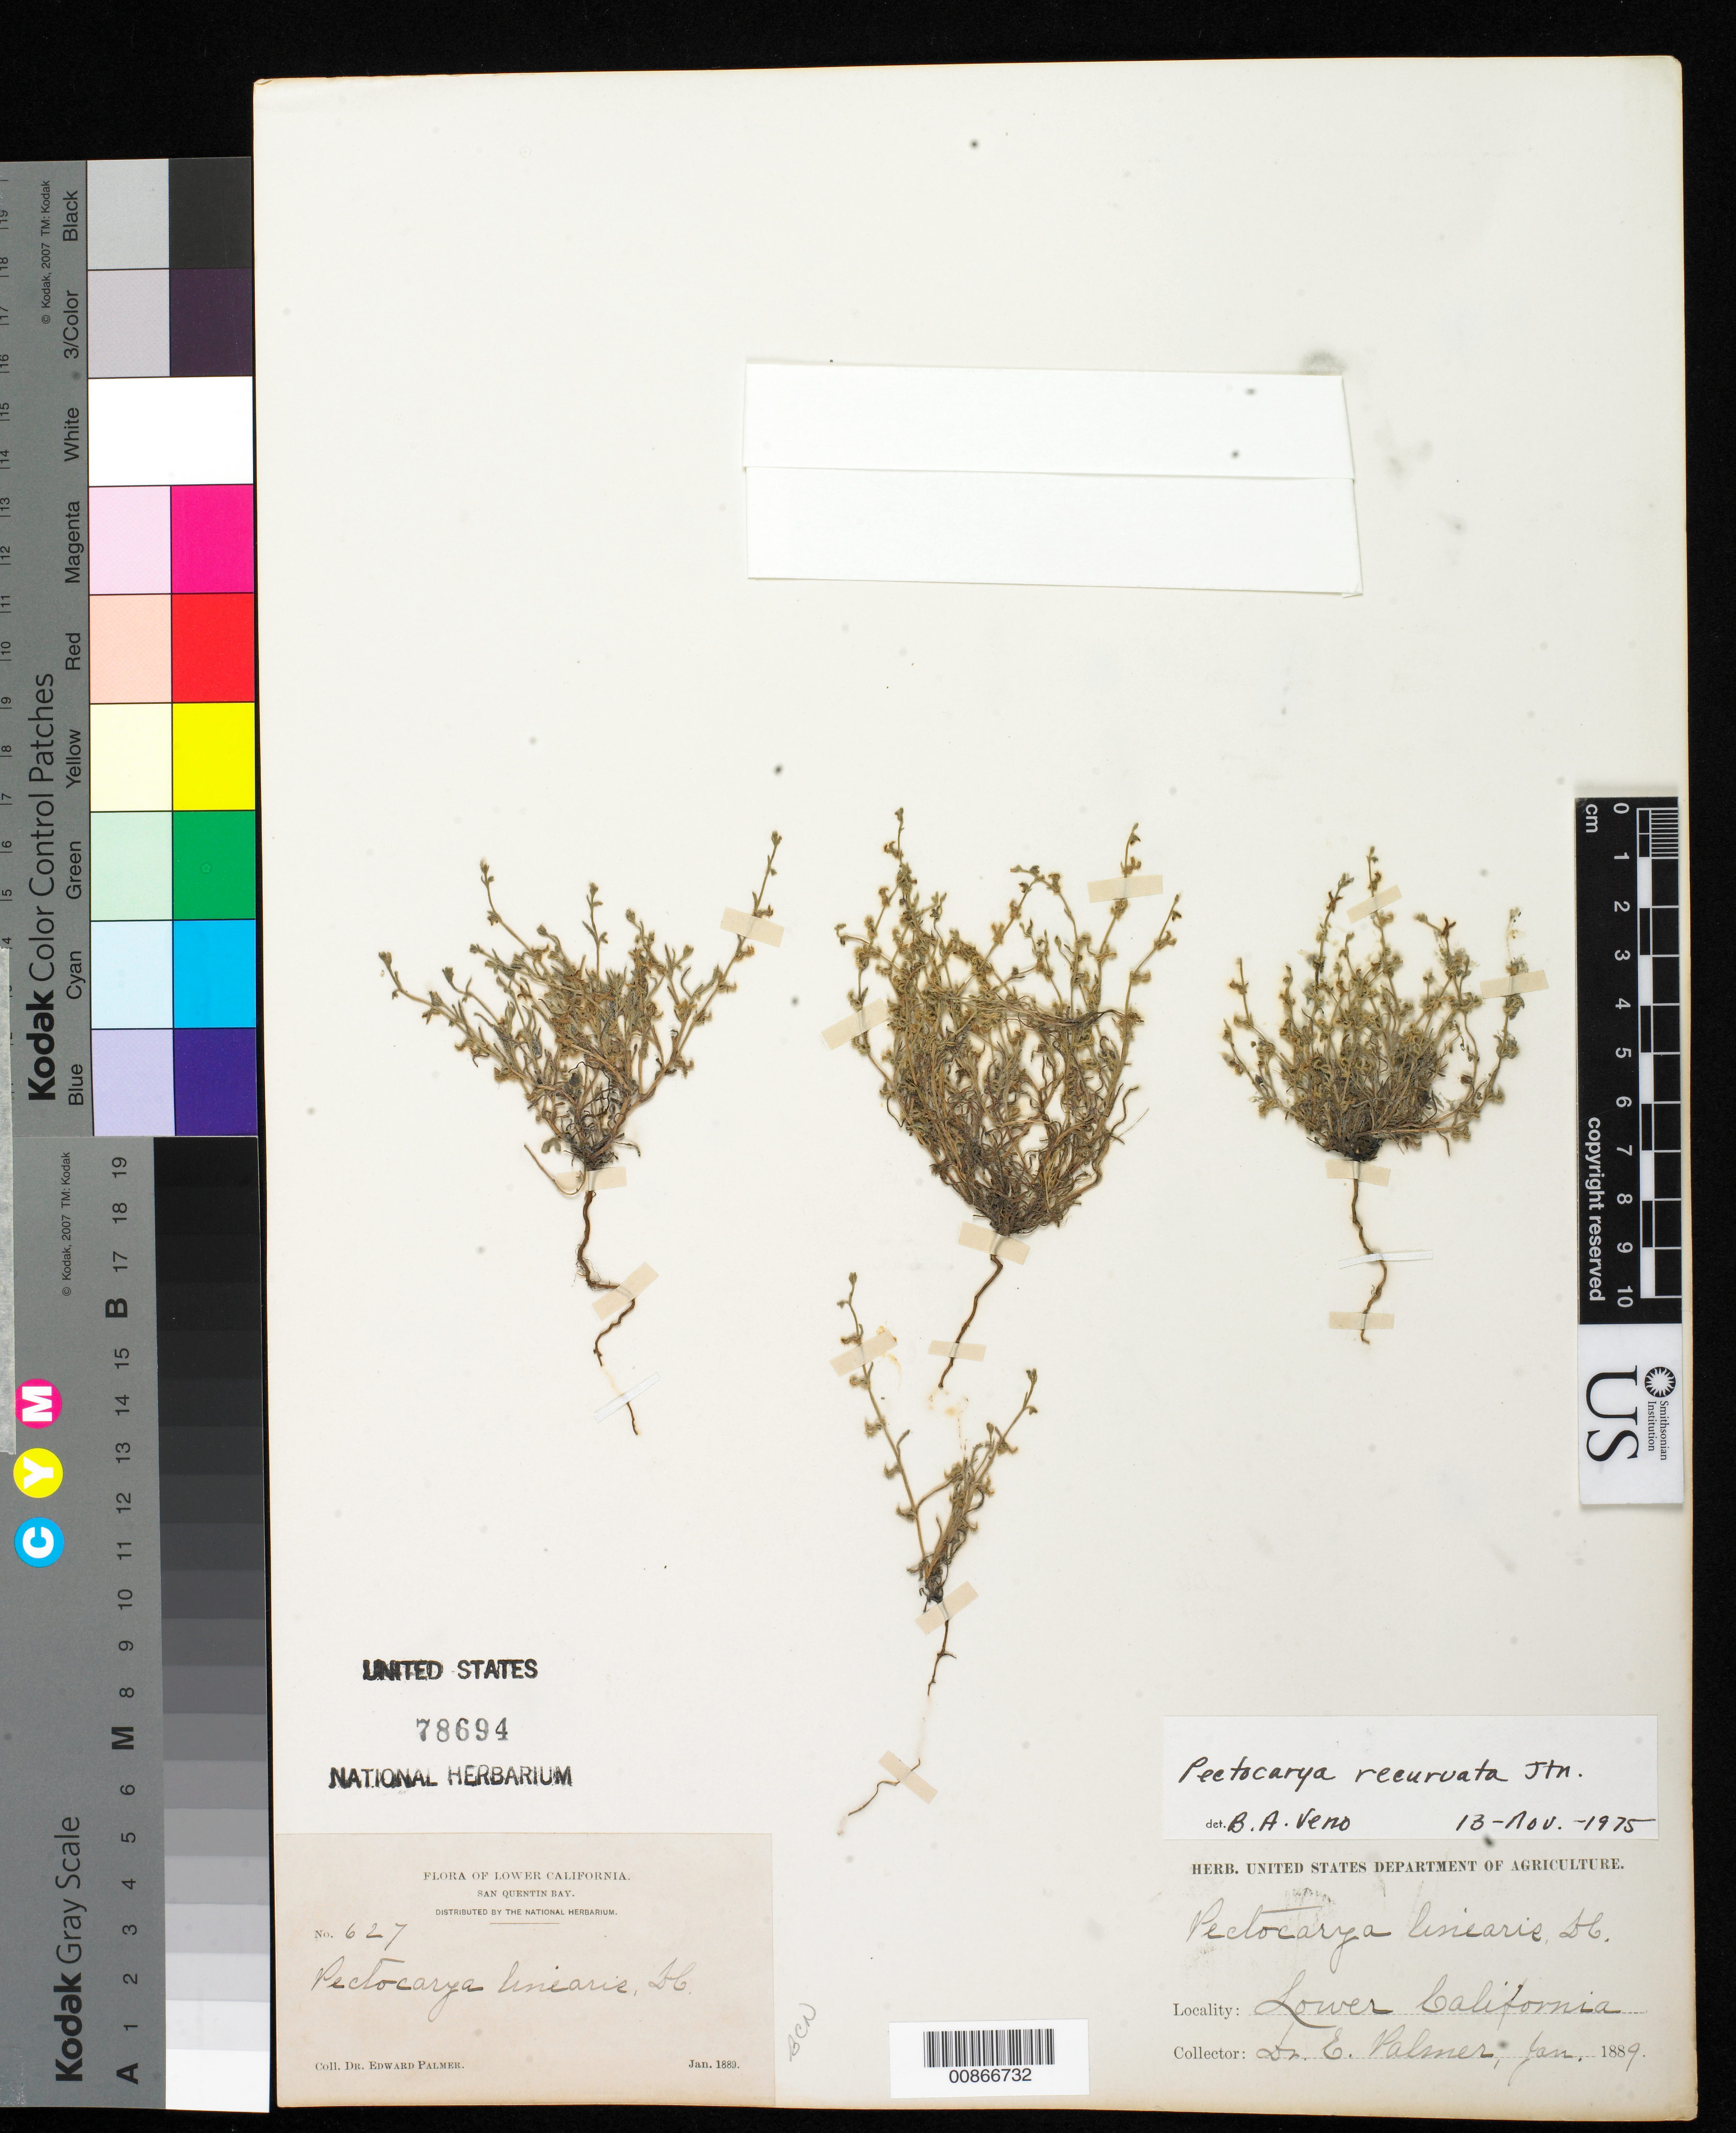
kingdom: Plantae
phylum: Tracheophyta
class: Magnoliopsida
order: Boraginales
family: Boraginaceae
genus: Pectocarya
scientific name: Pectocarya recurvata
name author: I.M. Johnst.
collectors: E. Palmer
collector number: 627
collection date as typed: Jan 1889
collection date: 1889-01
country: Mexico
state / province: Baja California Norte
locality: San Quentin Bay, Baja California.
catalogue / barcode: US 78694